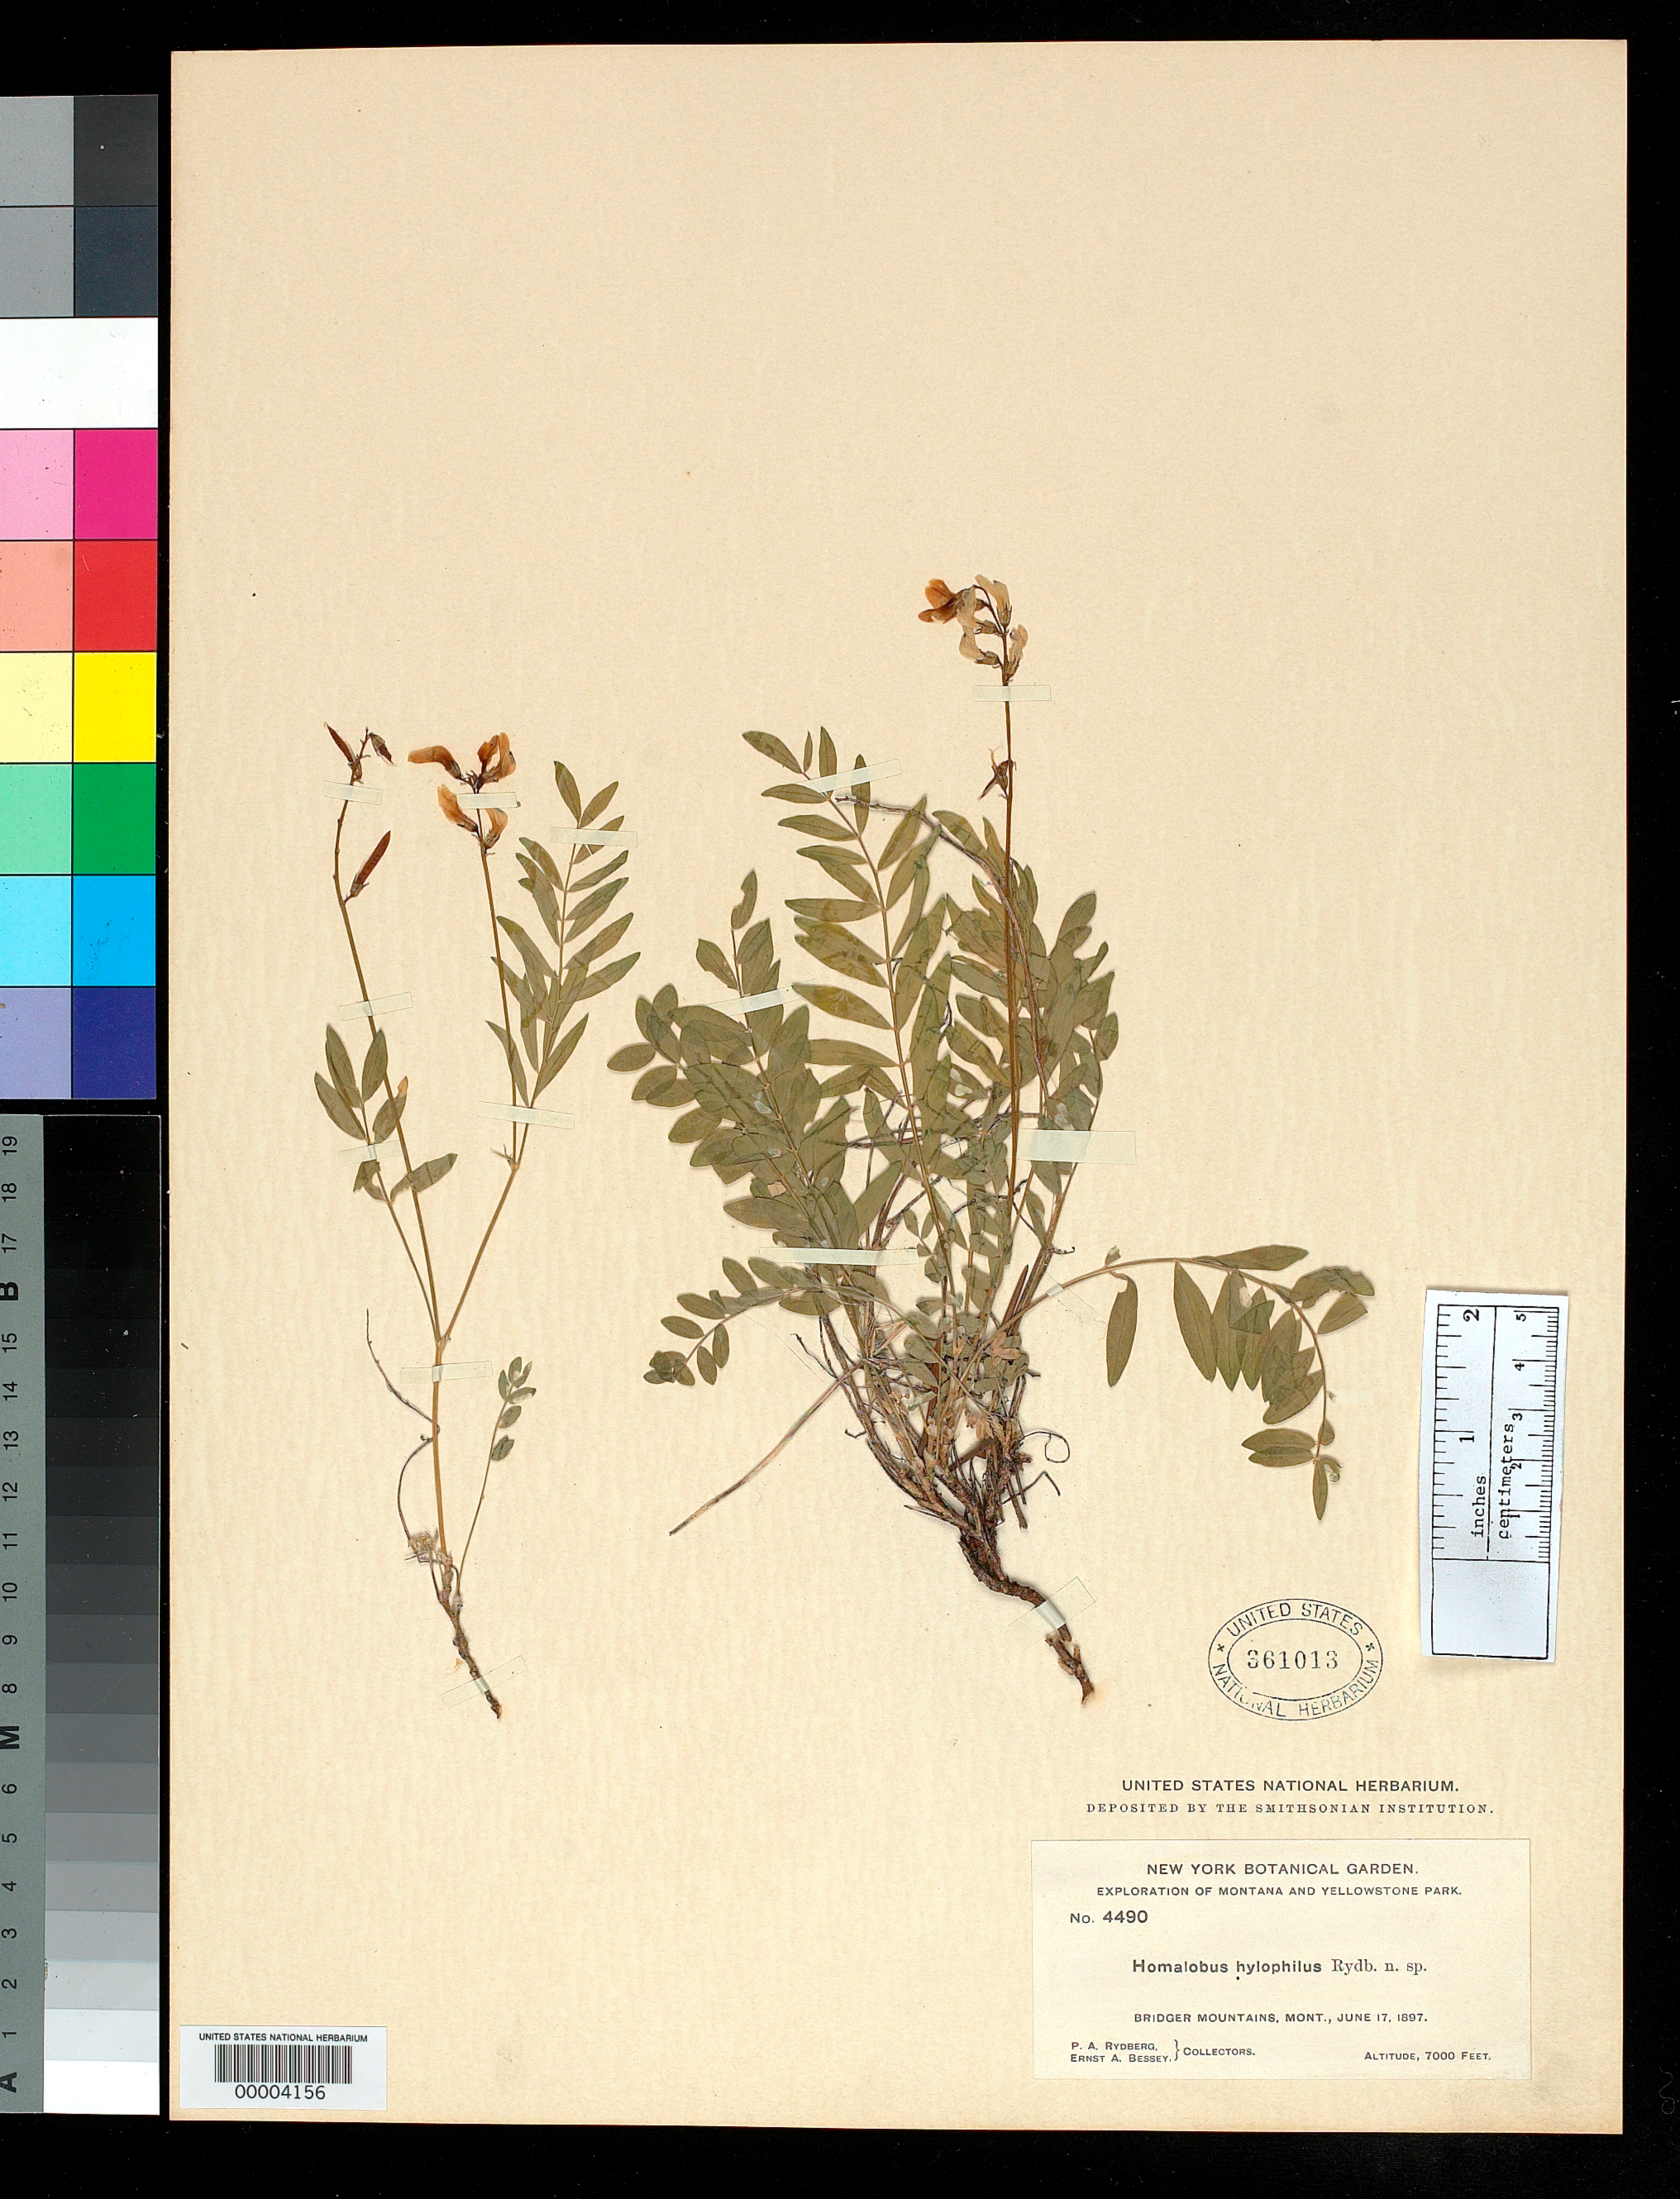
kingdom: Plantae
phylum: Tracheophyta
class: Magnoliopsida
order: Fabales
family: Fabaceae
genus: Homalobus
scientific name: Homalobus hylophilus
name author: Rydb.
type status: Isotype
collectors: P. A. Rydberg & E. Bessey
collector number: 4490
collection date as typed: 17 Jun 1897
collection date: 1897-06-17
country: United States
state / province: Montana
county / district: Gallatin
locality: Bridger Mountains.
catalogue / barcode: US 361013